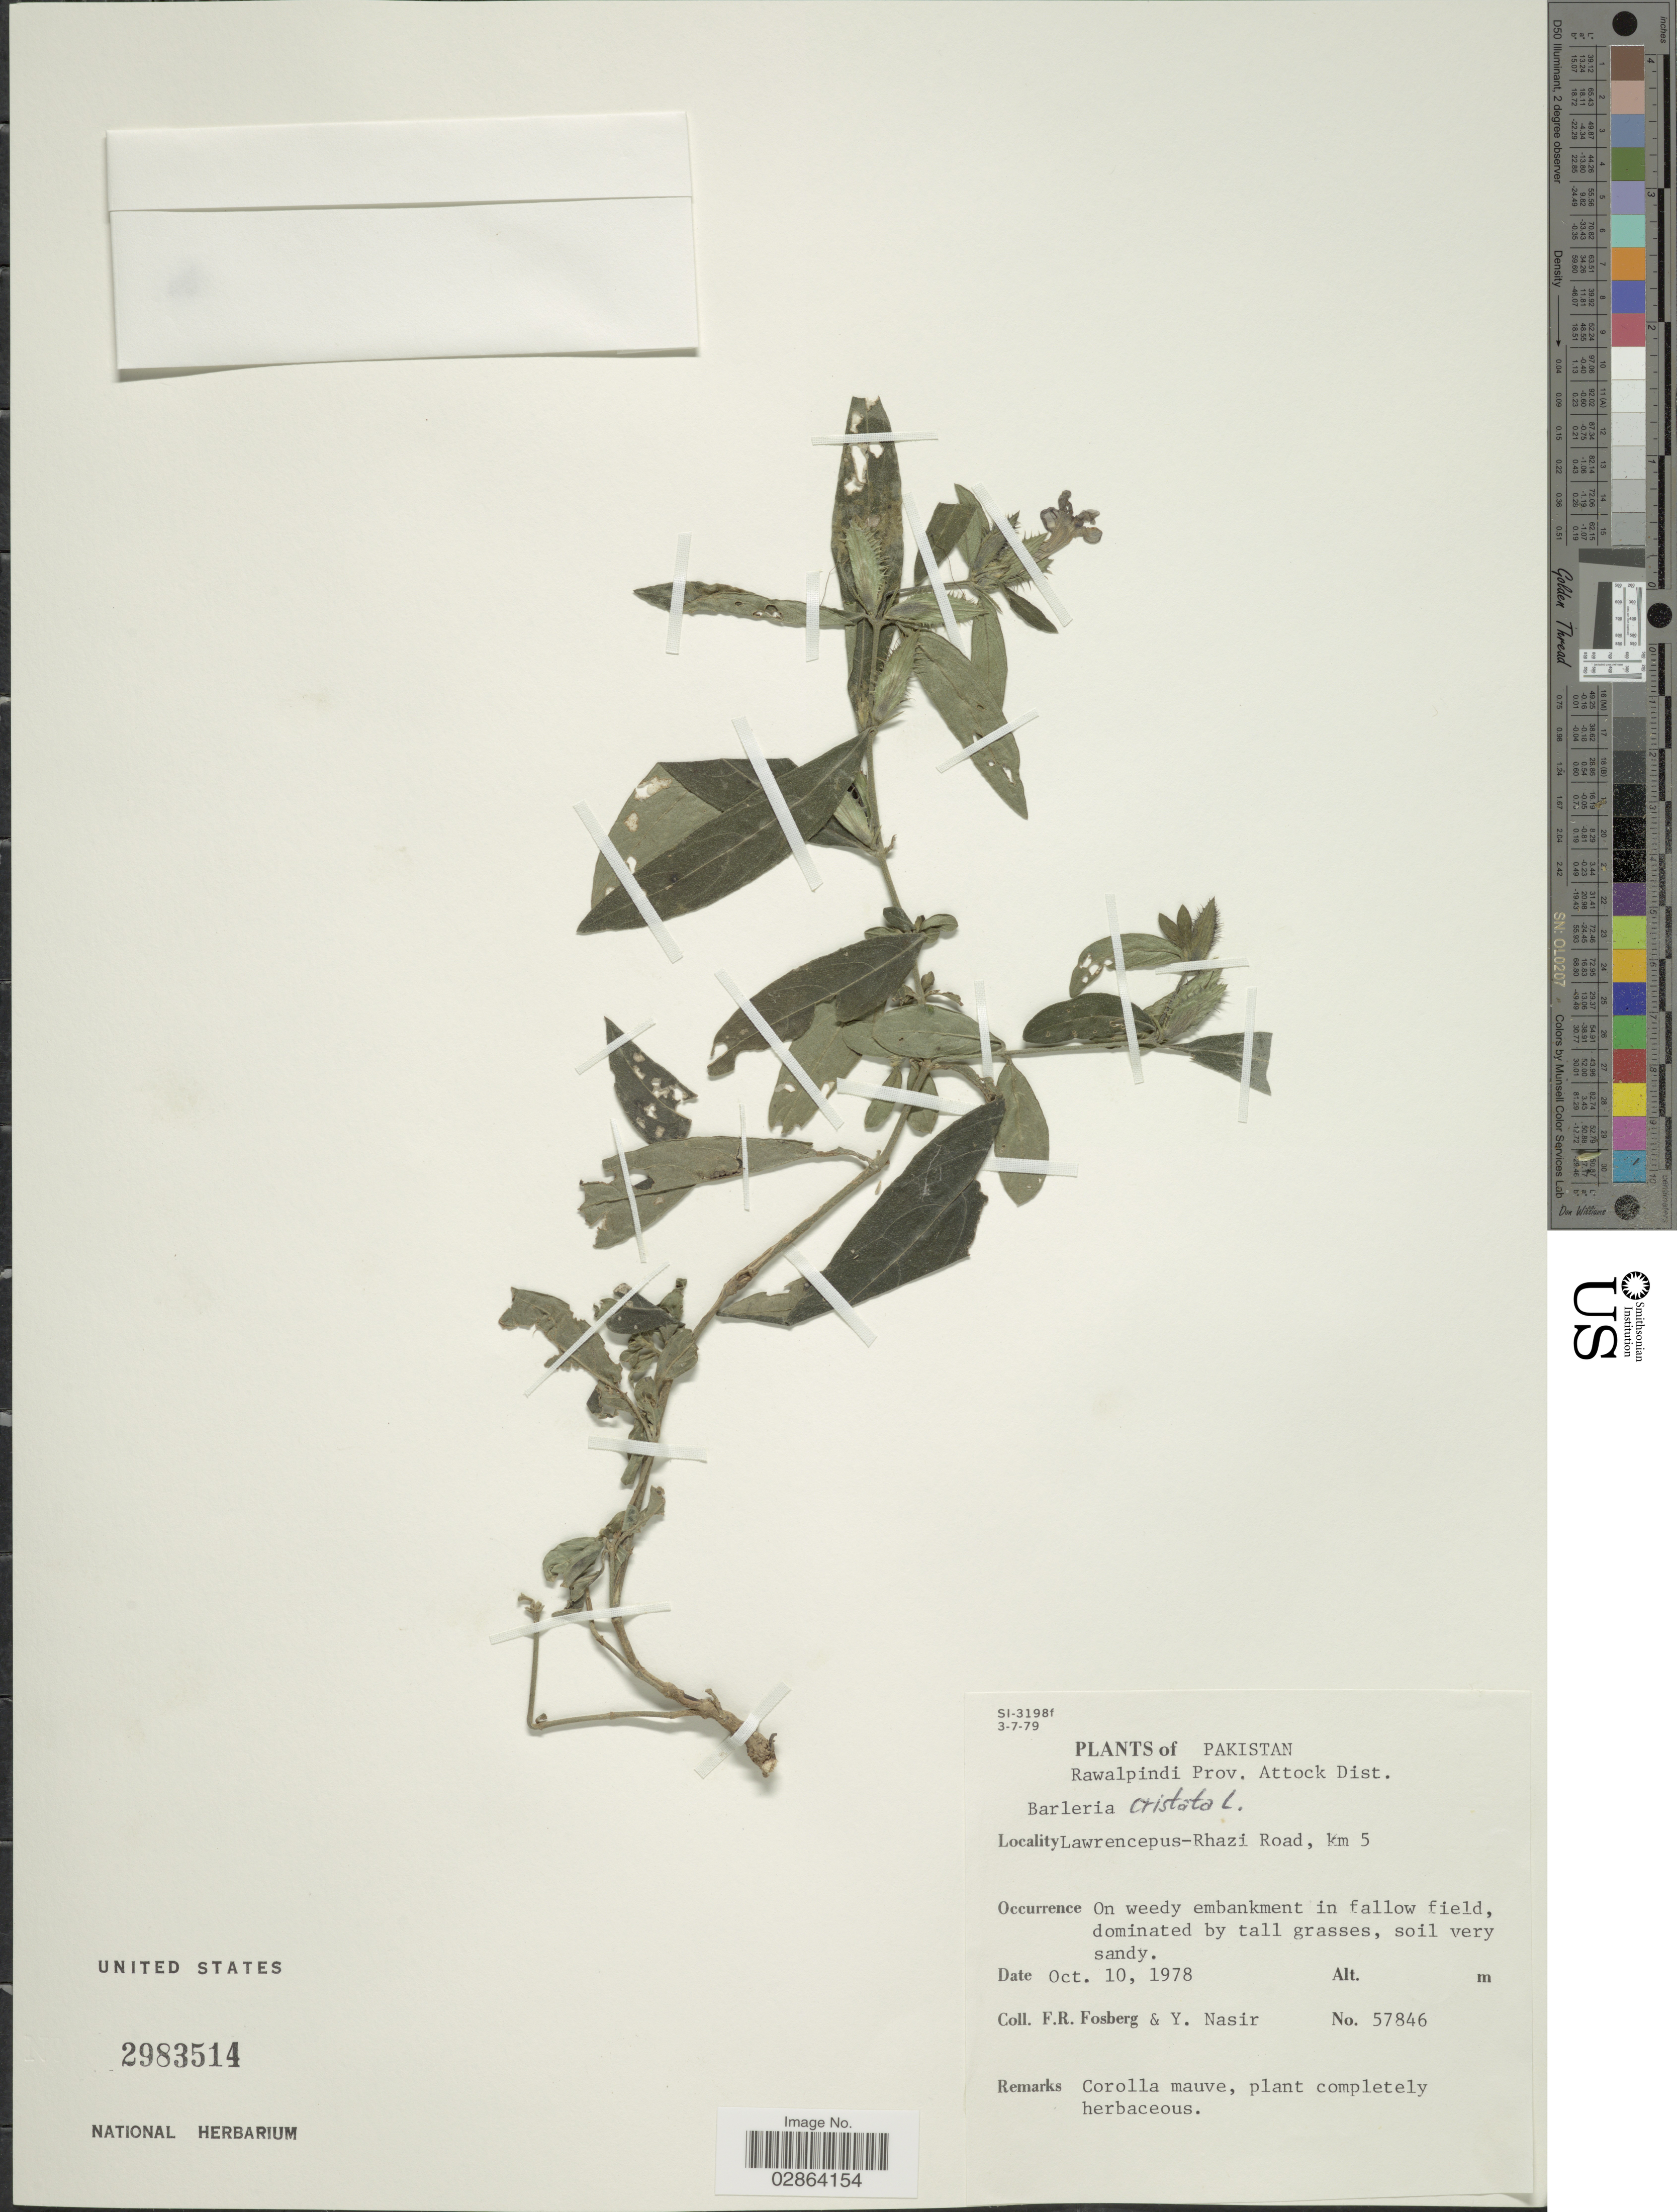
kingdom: Plantae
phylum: Tracheophyta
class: Magnoliopsida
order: Lamiales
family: Acanthaceae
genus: Barleria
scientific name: Barleria cristata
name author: L.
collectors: F. R. Fosberg & Y. Nasir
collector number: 57846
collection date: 1978-10-10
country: Pakistan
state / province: Punjab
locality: Rawalpindi Prov. Attock Distr. Lawrencepus - Rhazi Road, km 5.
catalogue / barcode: US 2983514